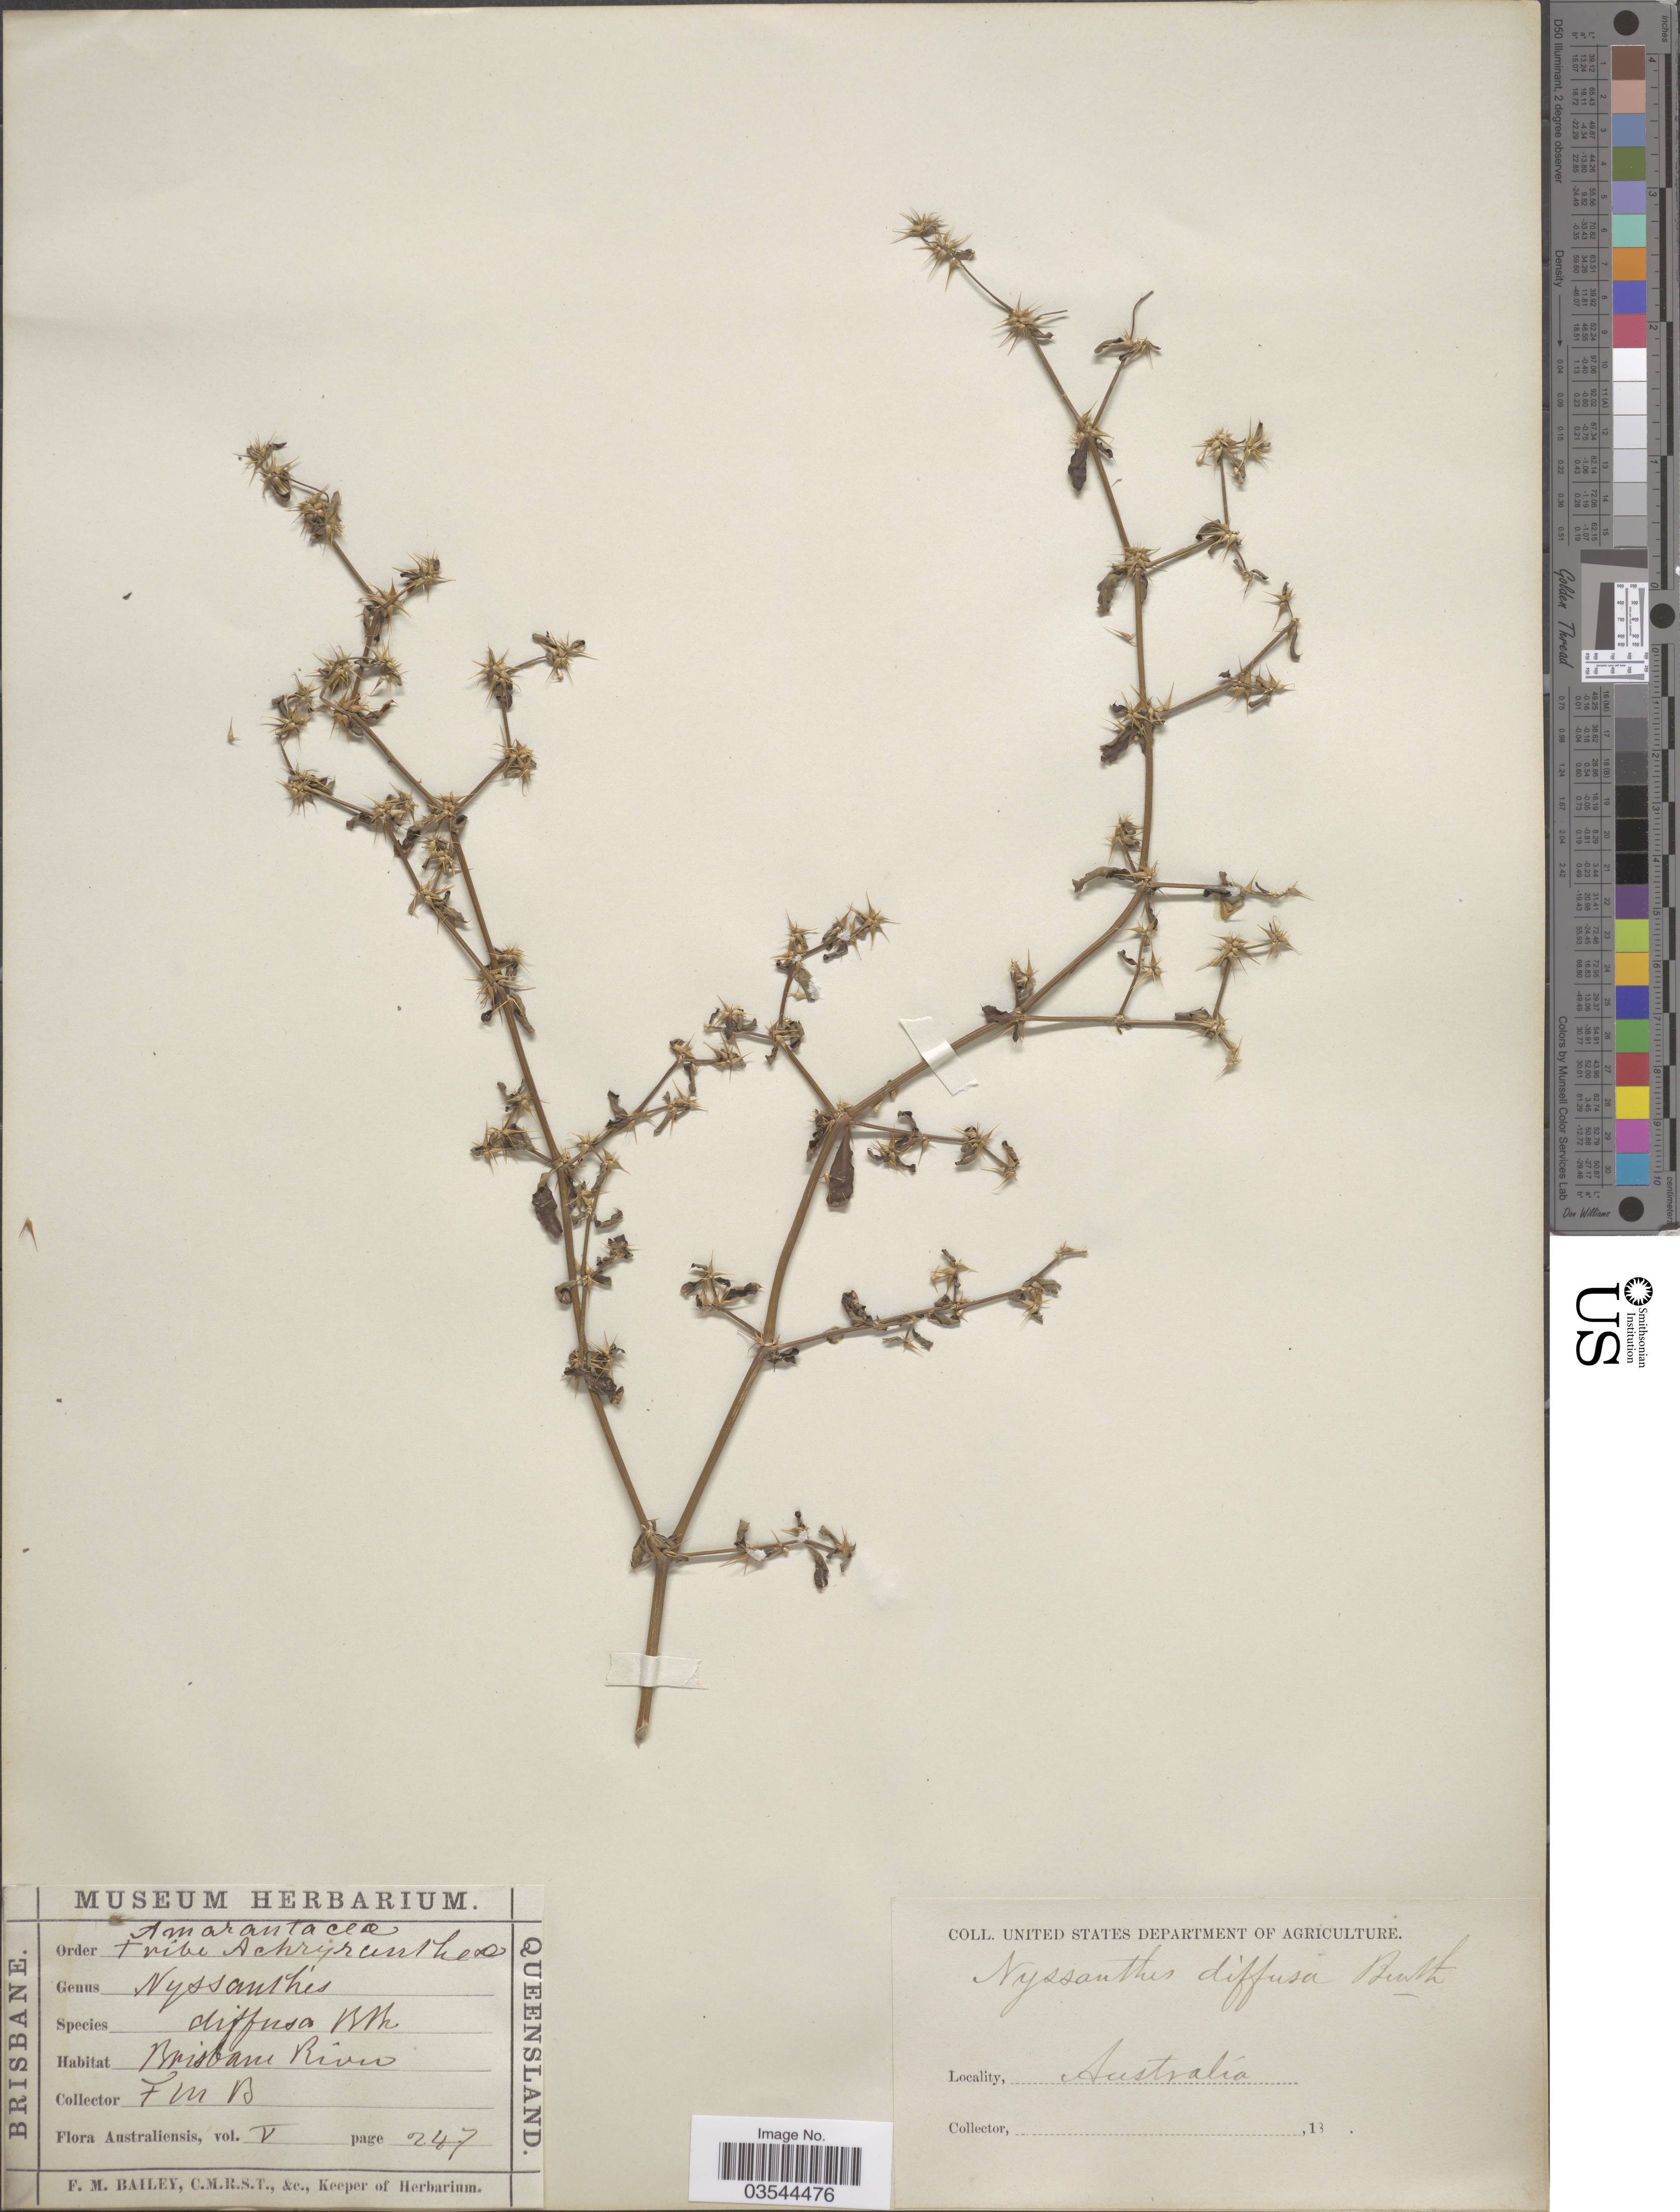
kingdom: Plantae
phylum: Tracheophyta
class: Magnoliopsida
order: Caryophyllales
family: Amaranthaceae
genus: Nyssanthes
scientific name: Nyssanthes diffusa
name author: R. Br.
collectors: F. M. Bailey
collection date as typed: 18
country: Australia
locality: Brisbane River.